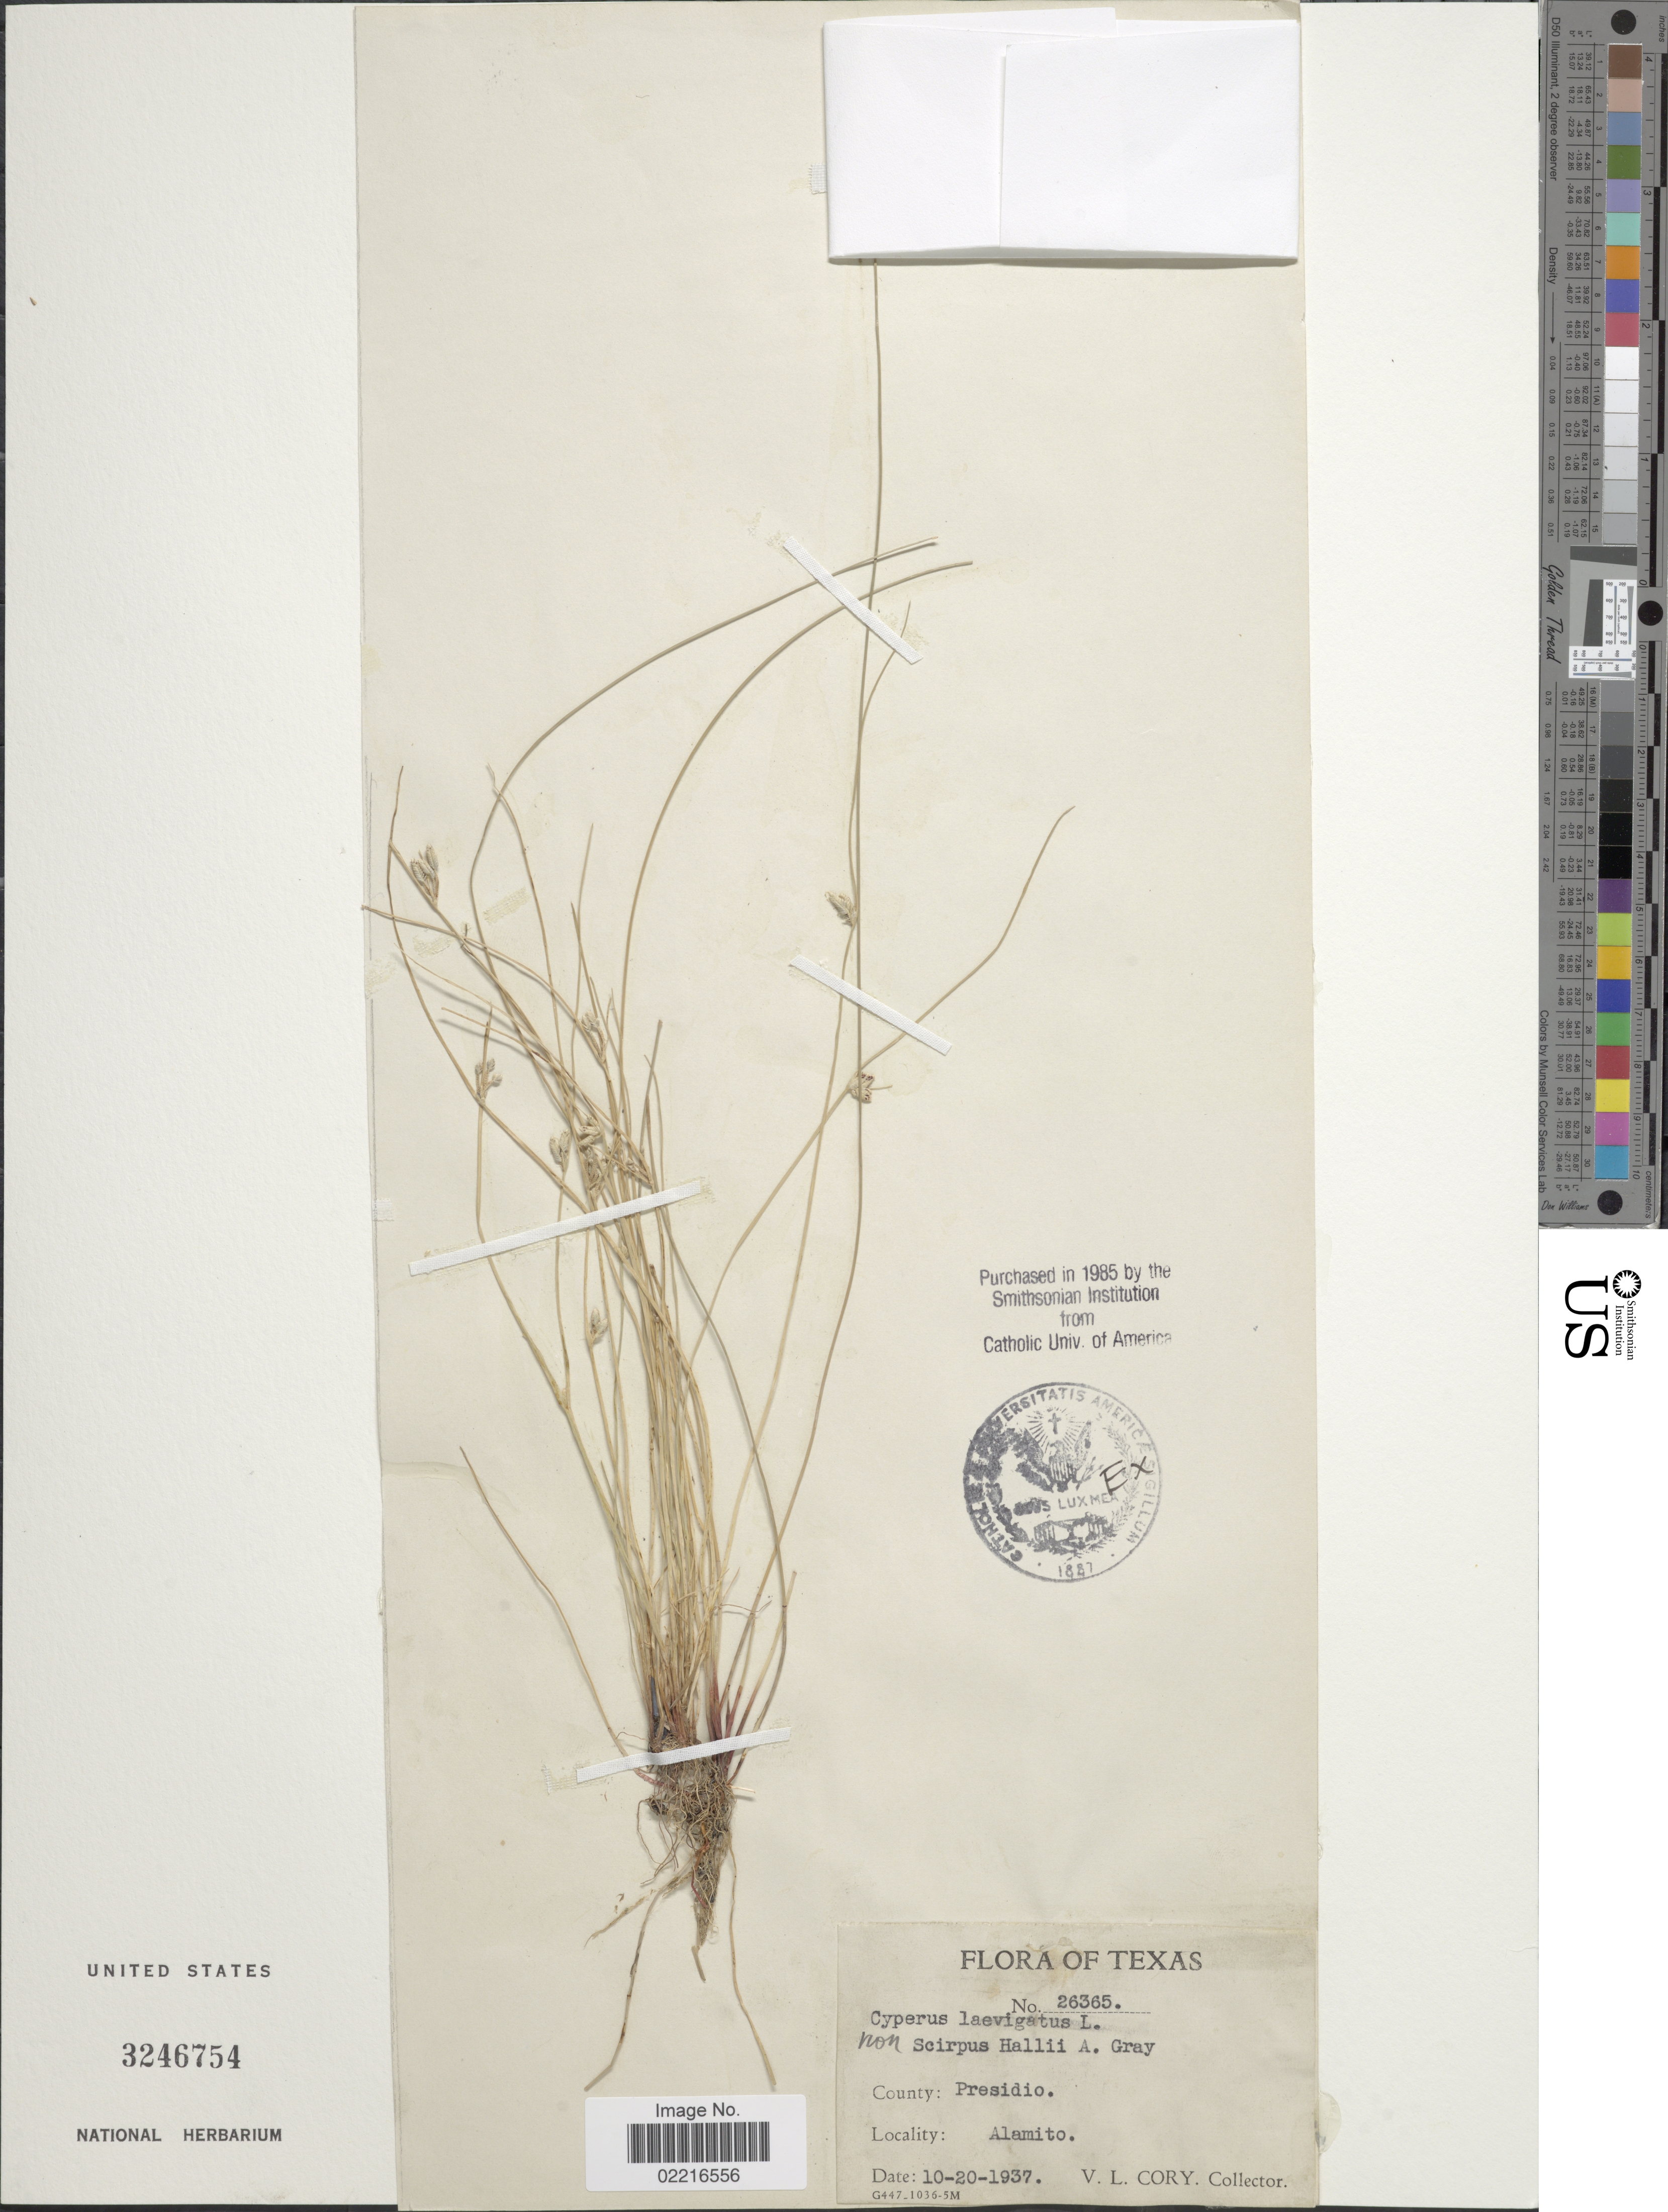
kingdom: Plantae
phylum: Tracheophyta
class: Liliopsida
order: Poales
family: Cyperaceae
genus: Cyperus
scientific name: Cyperus laevigatus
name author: L.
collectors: V. Cory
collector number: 26365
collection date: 1937-10-20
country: United States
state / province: Texas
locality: County Presidio, Alamito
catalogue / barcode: US 3246754